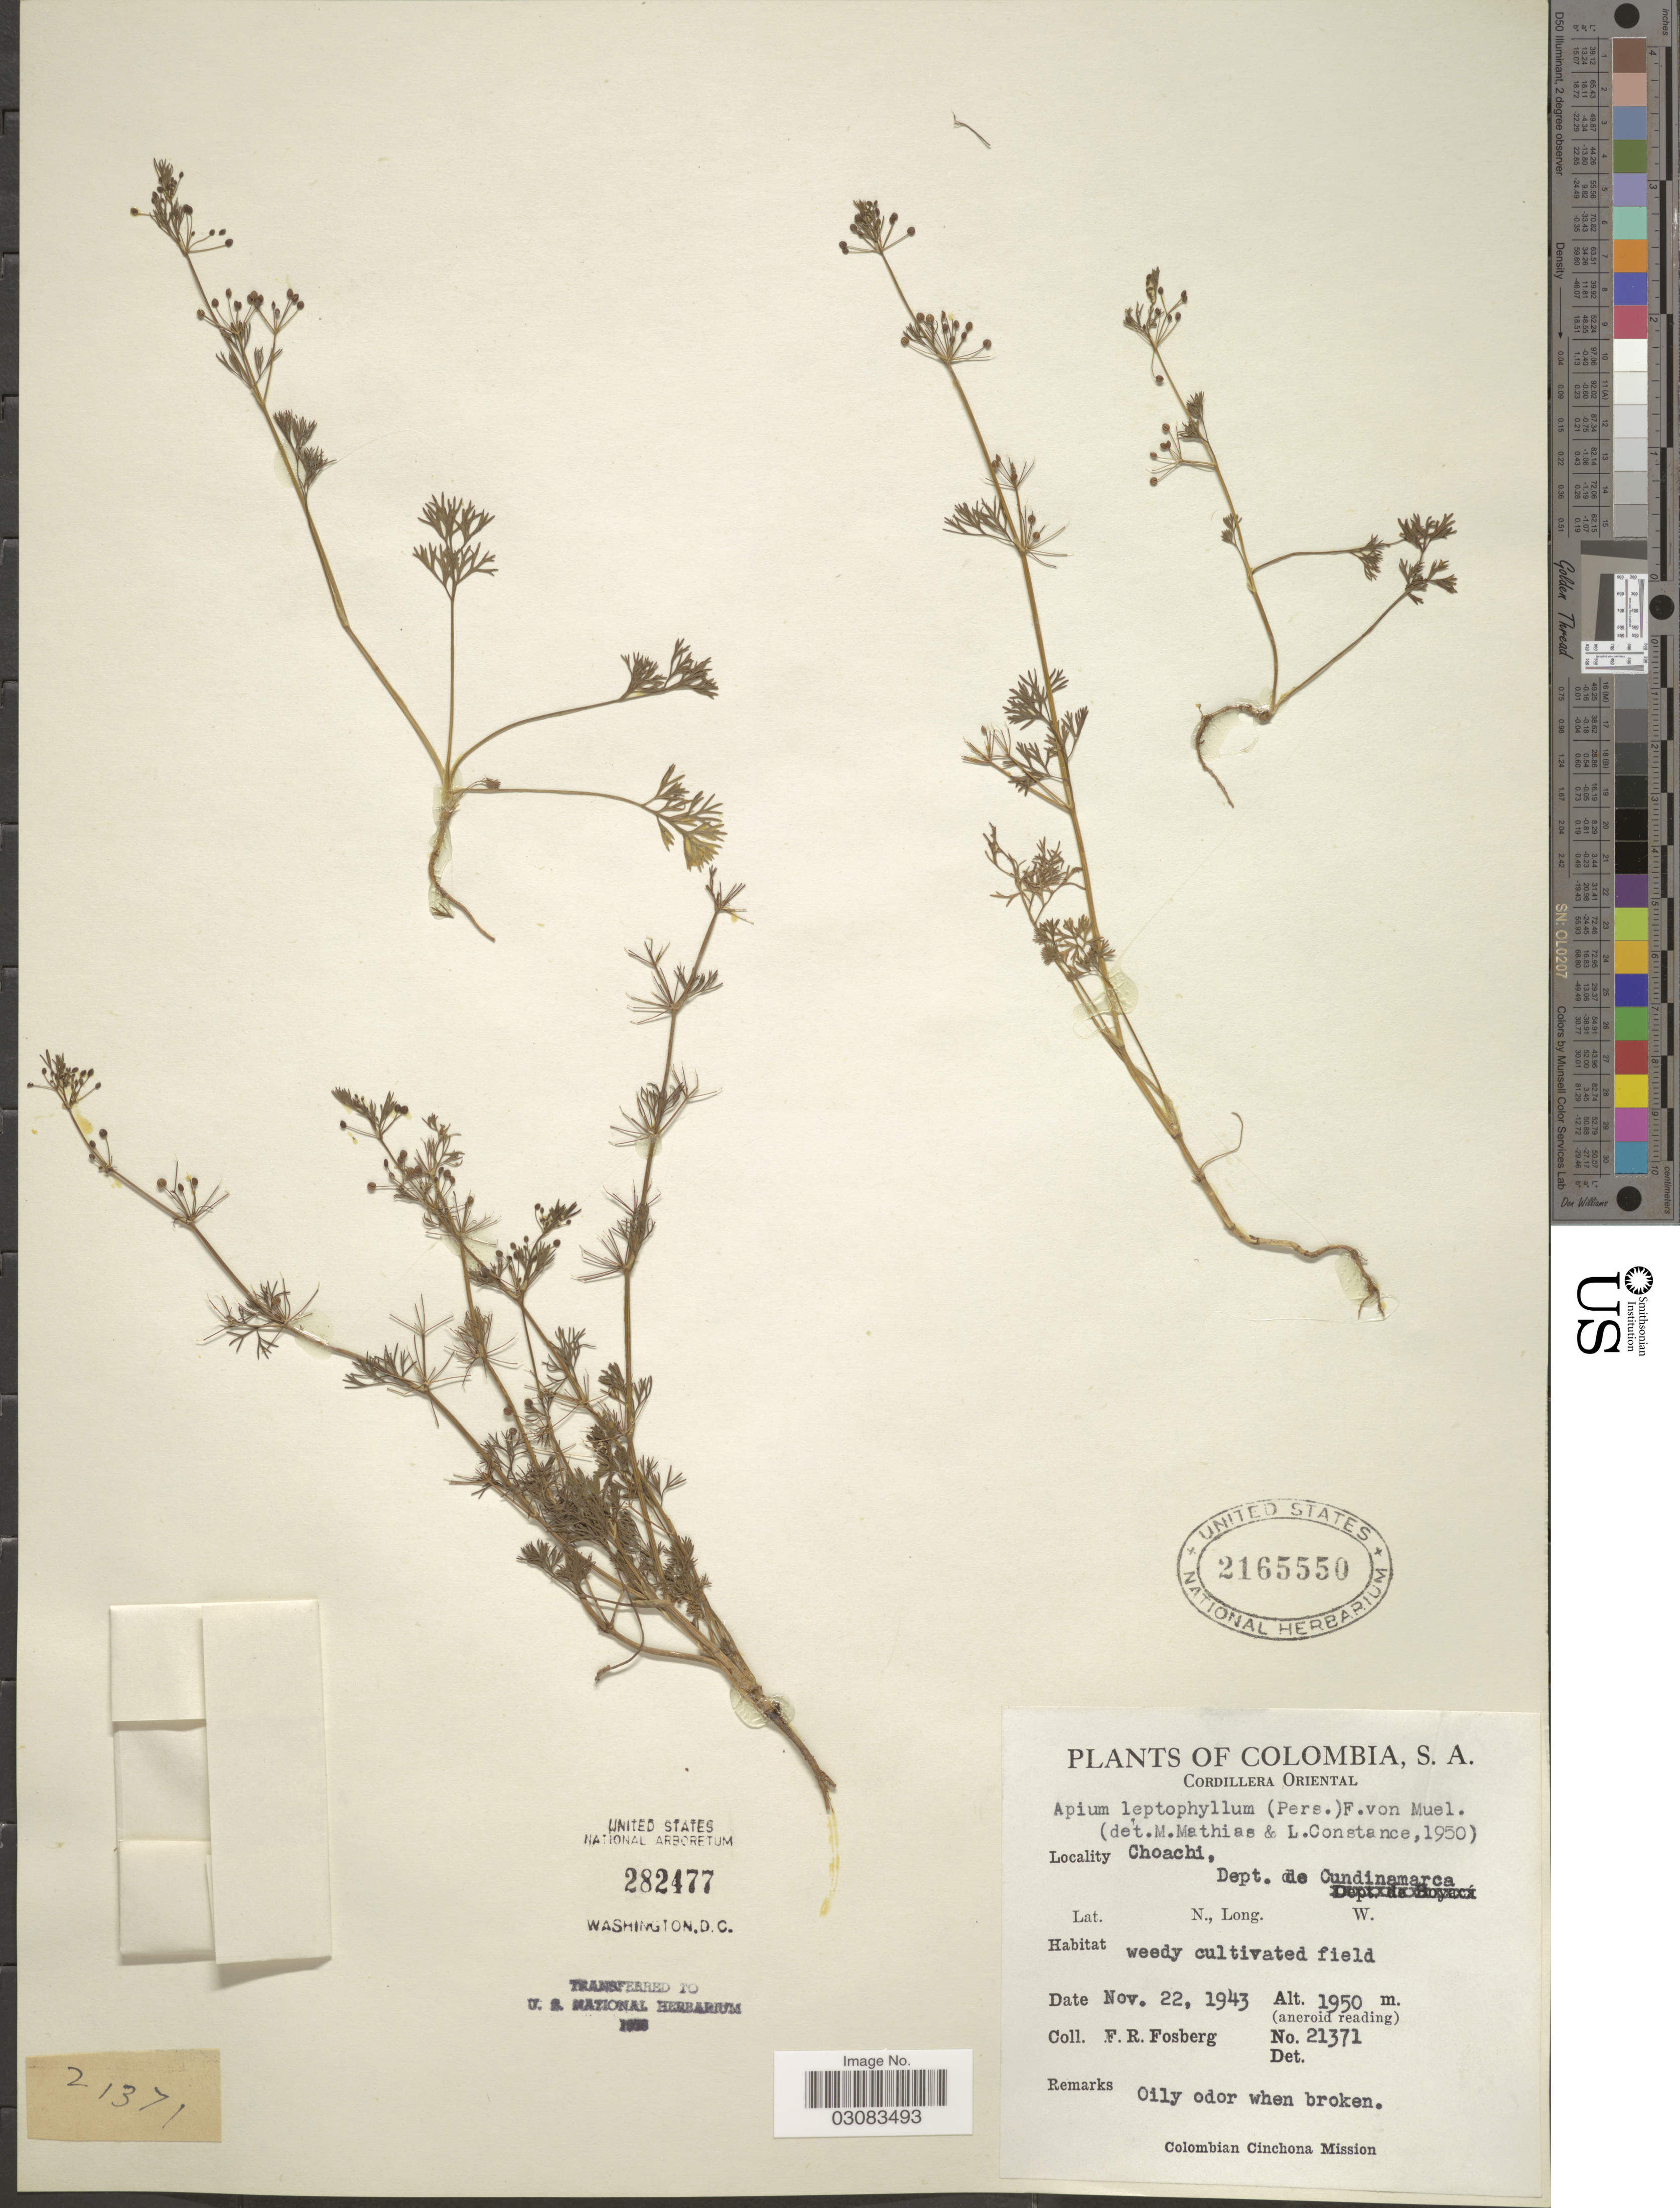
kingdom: Plantae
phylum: Tracheophyta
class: Magnoliopsida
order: Apiales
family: Apiaceae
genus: Cyclospermum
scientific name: Cyclospermum leptophyllum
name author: (Pers.) Sprague ex Britton & P. Wilson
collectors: F. R. Fosberg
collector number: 21371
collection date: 1943-11-22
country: Colombia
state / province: Cundinamarca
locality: Choachi, Dept. de Cundinamarca.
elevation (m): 1950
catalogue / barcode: US 2165550